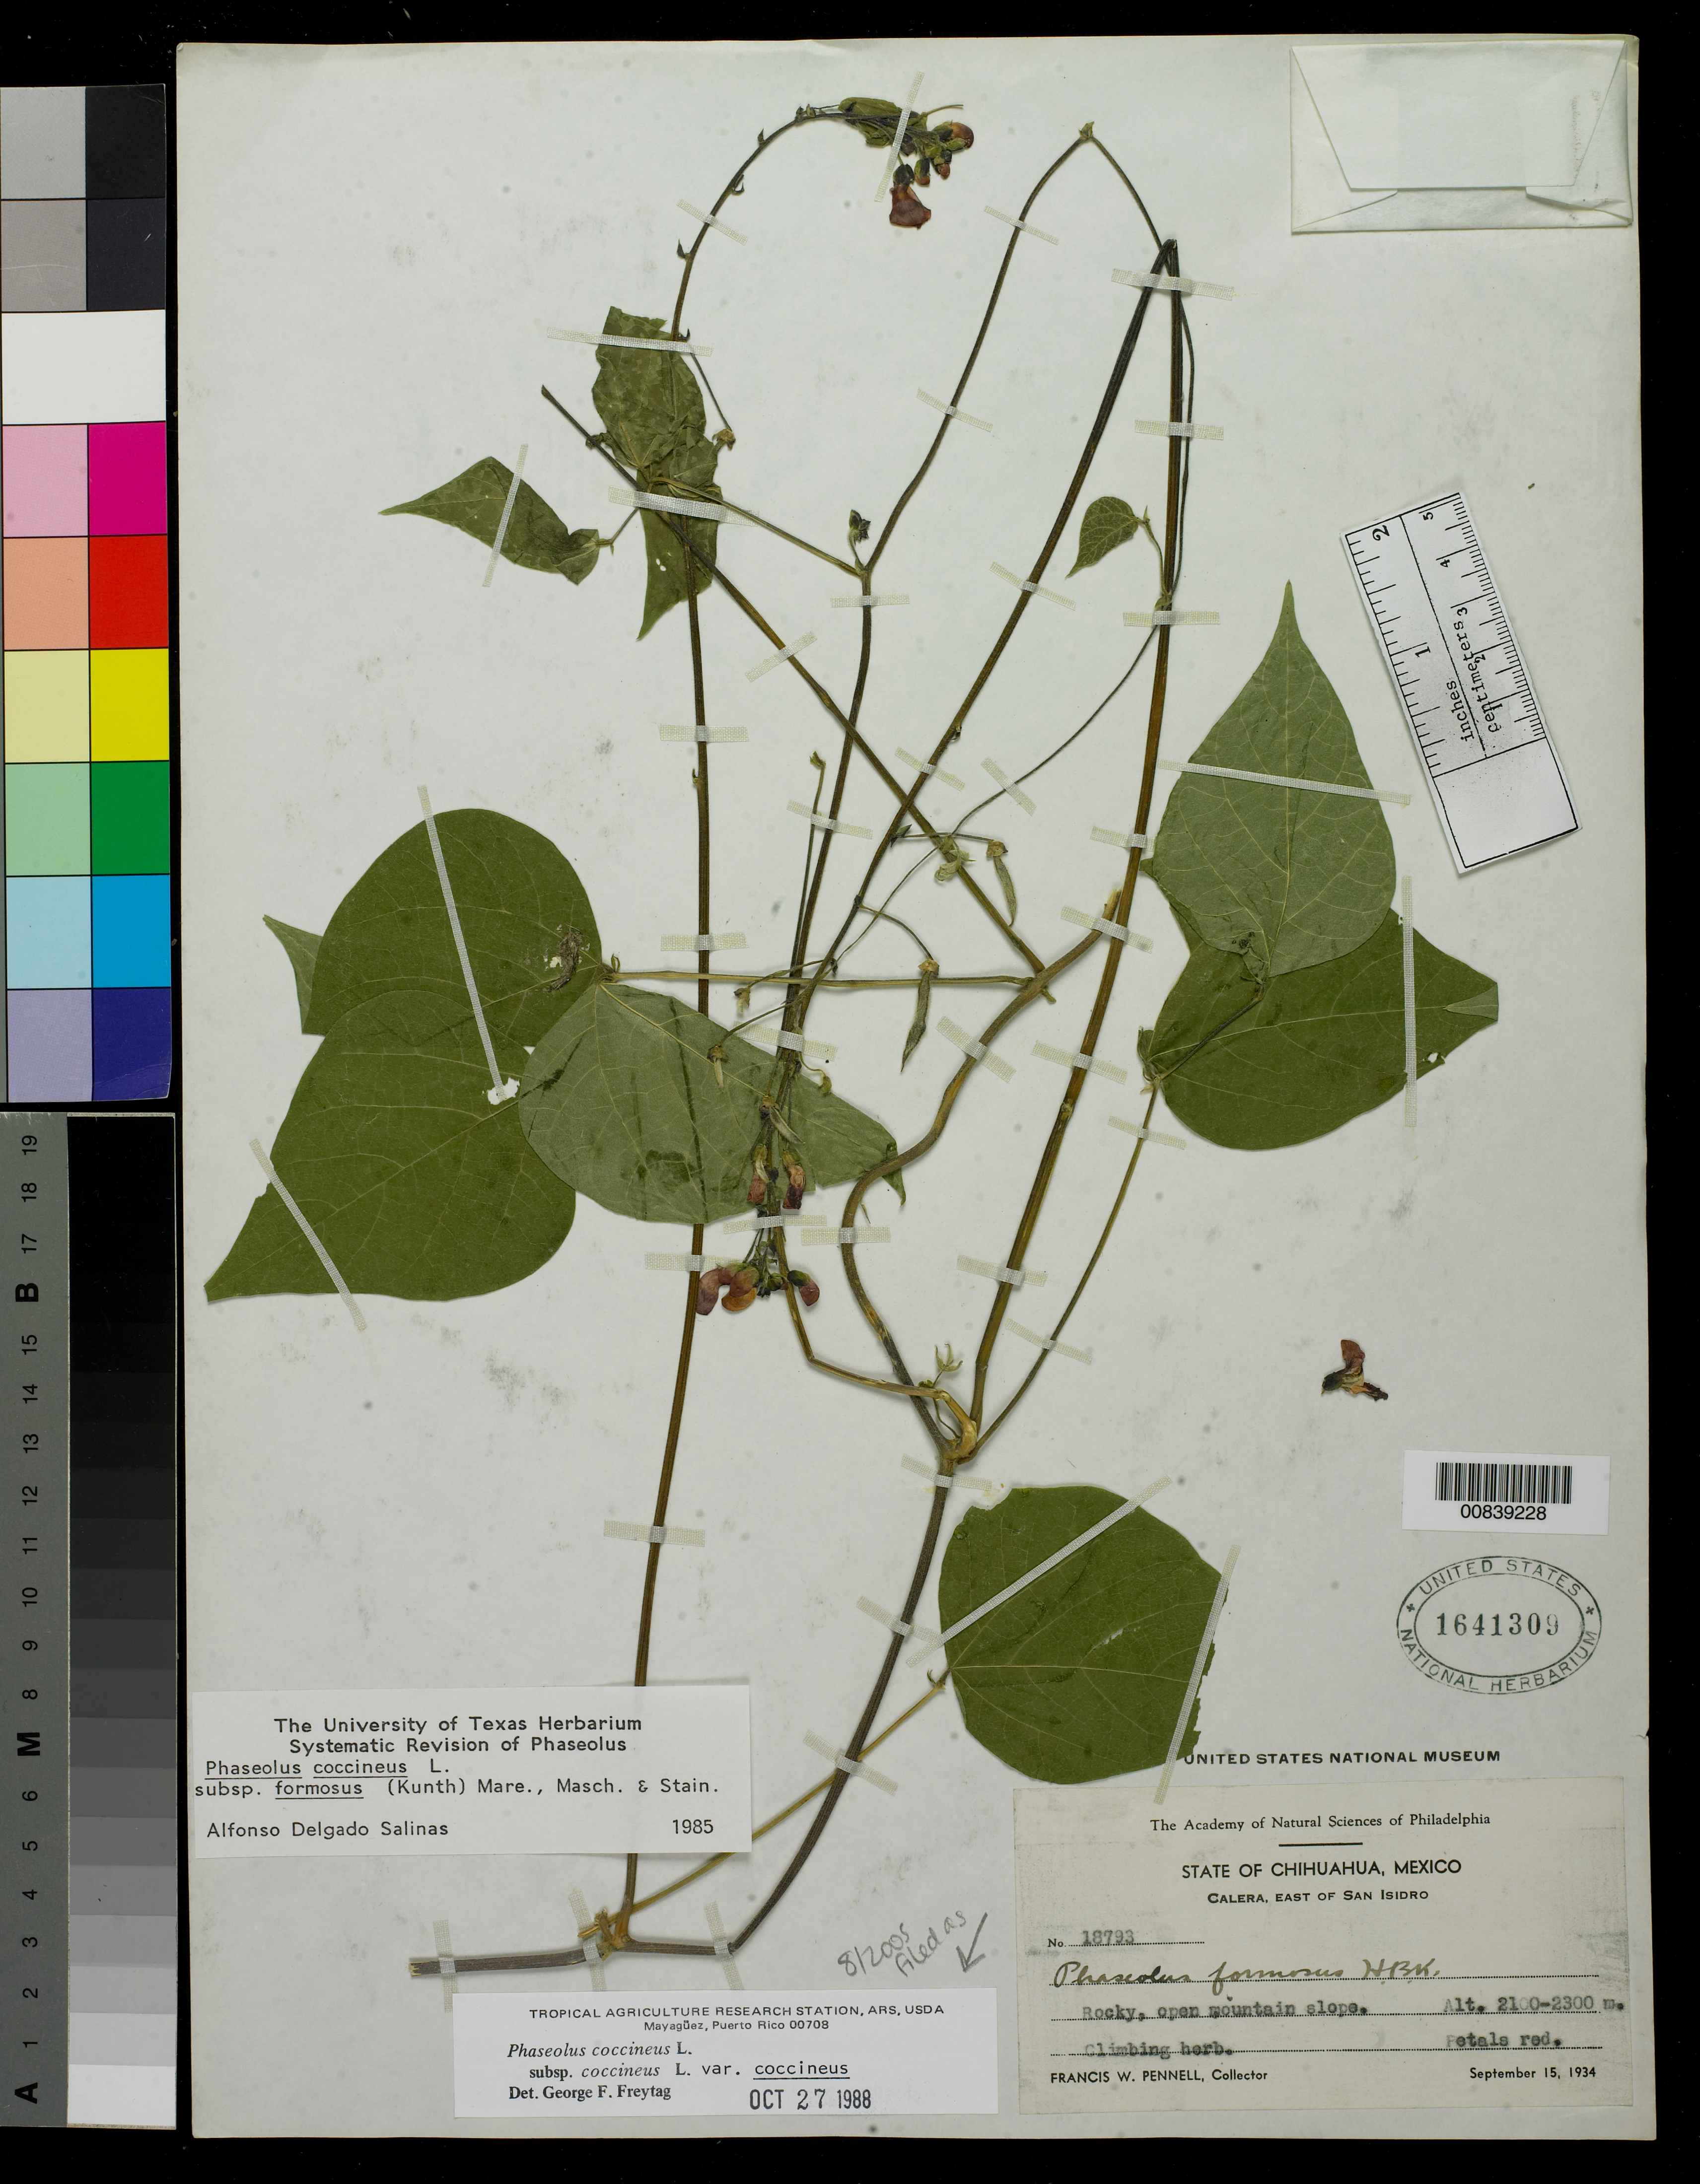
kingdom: Plantae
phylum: Tracheophyta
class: Magnoliopsida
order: Fabales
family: Fabaceae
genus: Phaseolus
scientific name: Phaseolus coccineus var. coccineus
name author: L.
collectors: F. W. Pennell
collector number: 18793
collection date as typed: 15 Sep 1934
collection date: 1934-09-15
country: Mexico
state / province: Chihuahua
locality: Calera, east of San Isidro.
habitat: Rocky, open mountain slope.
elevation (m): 2300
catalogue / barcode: US 1641309